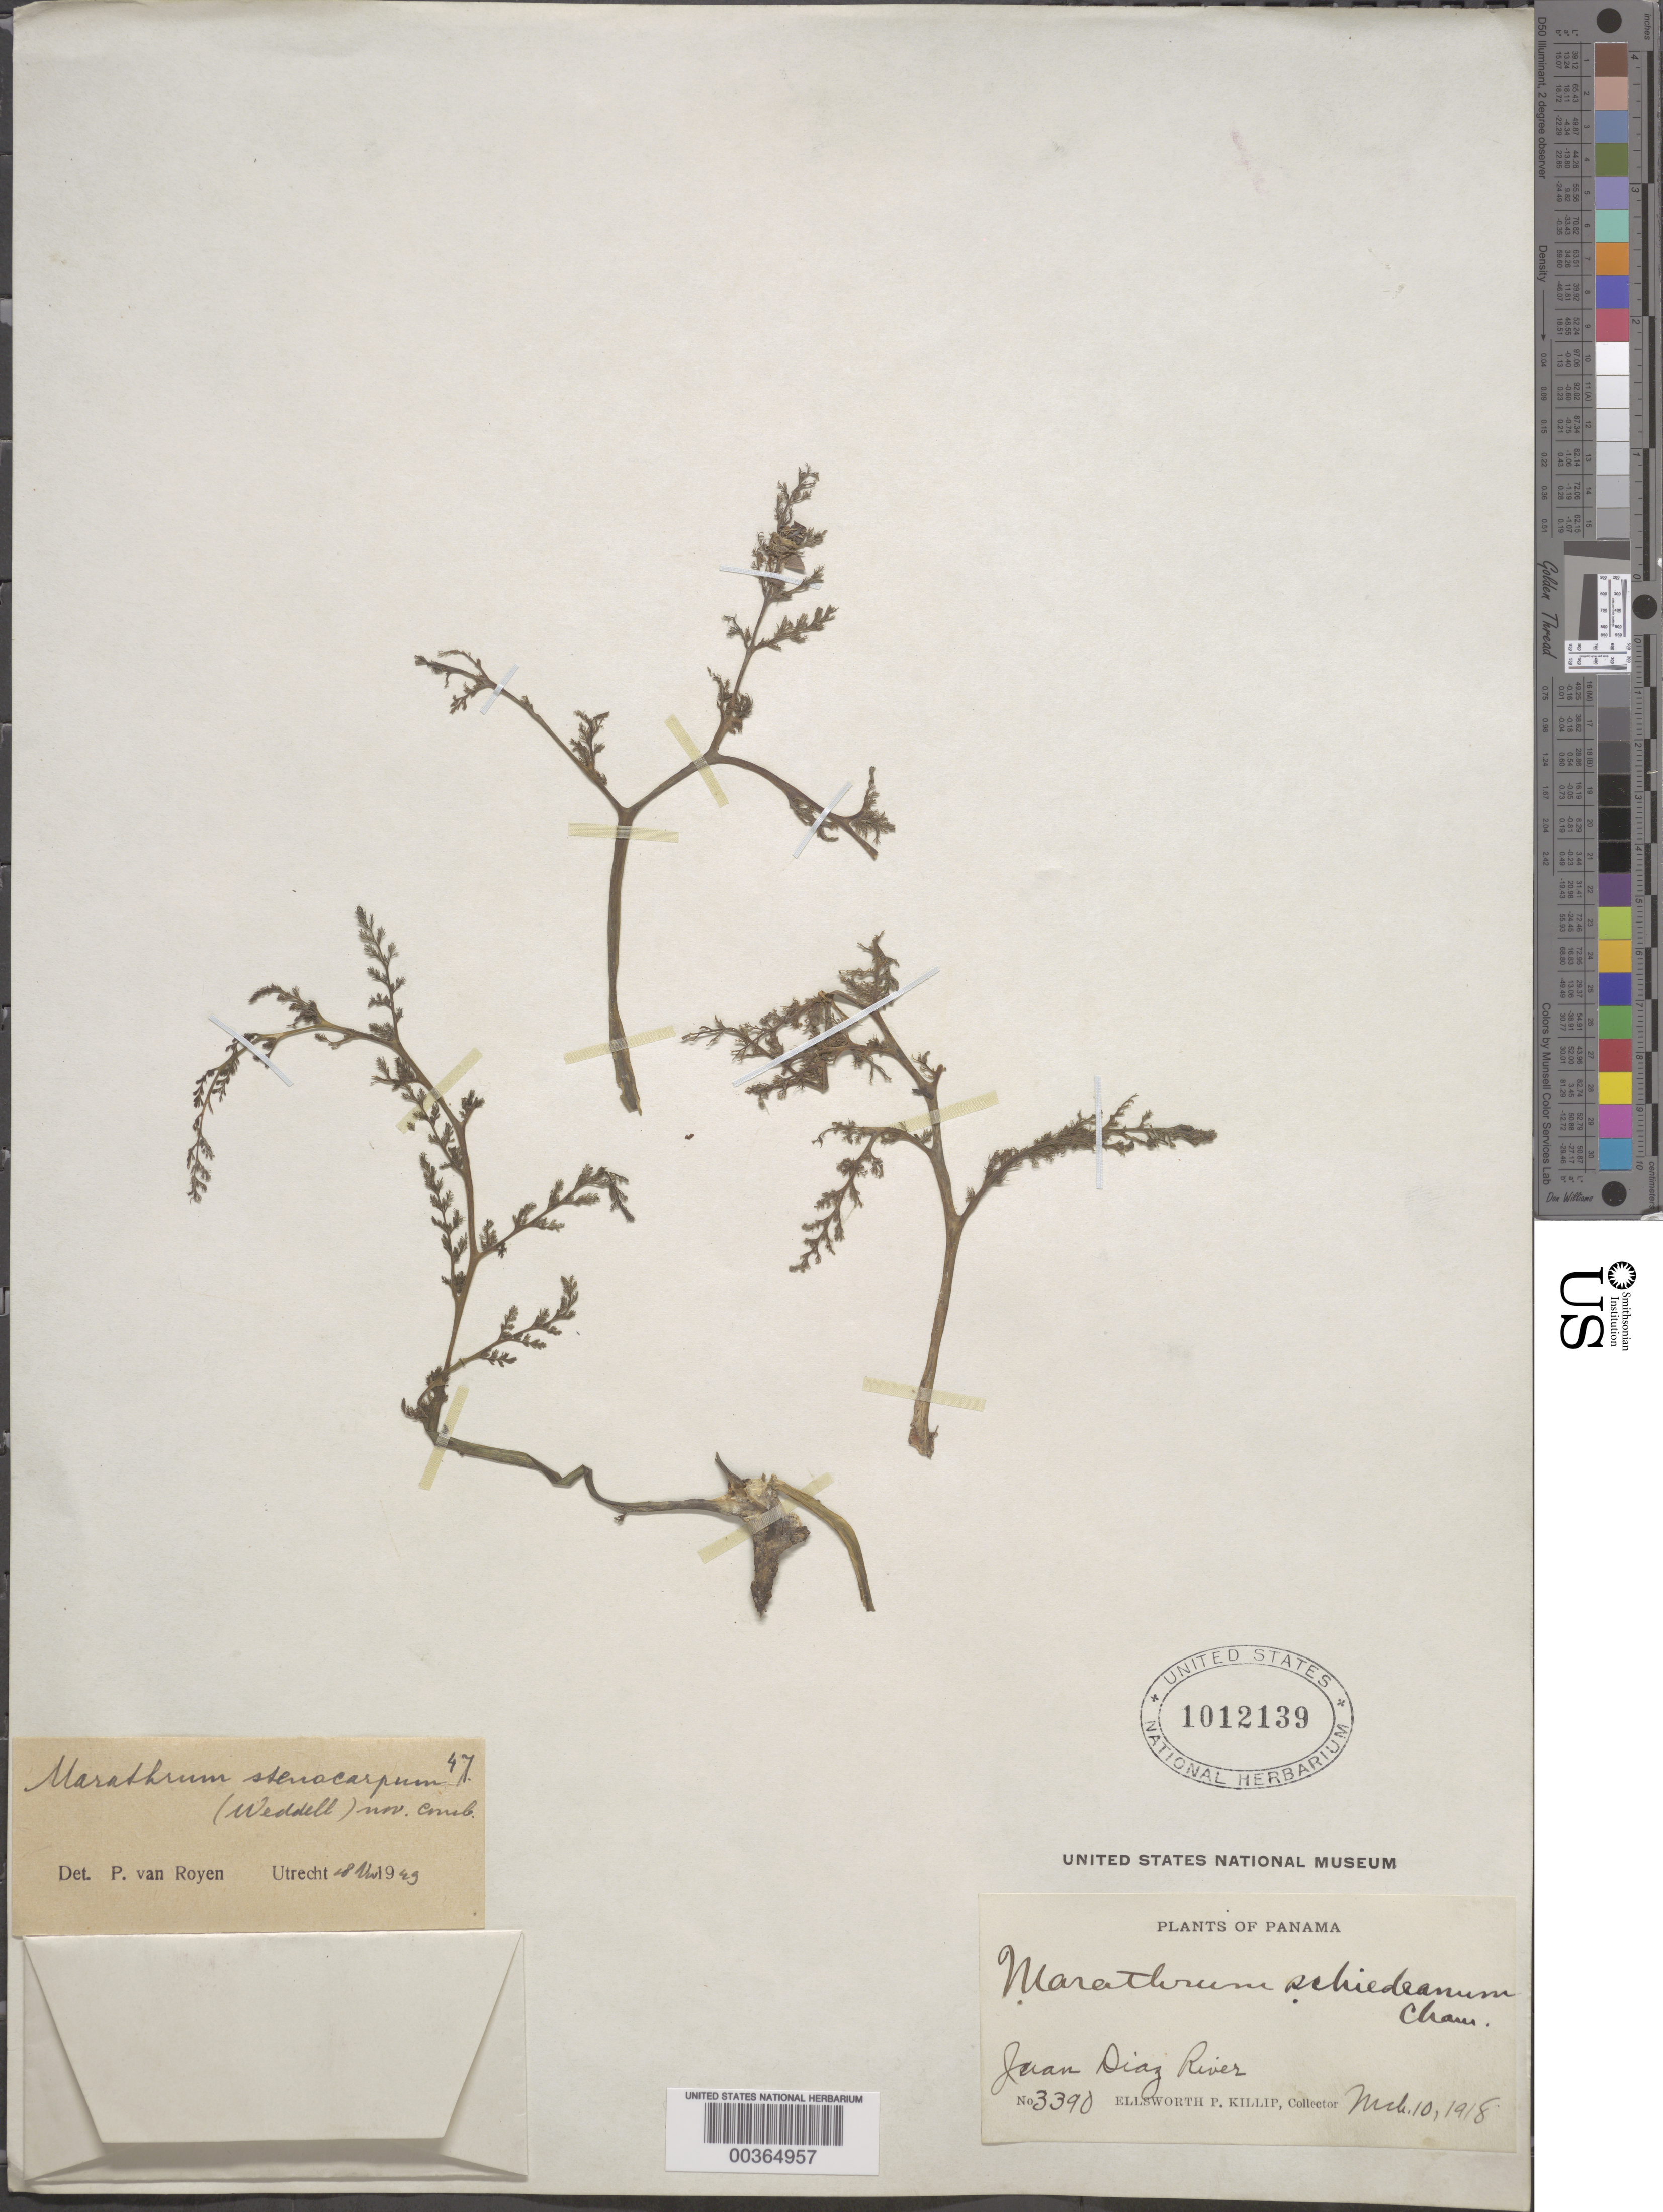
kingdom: Plantae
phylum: Tracheophyta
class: Magnoliopsida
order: Malpighiales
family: Podostemaceae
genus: Marathrum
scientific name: Marathrum stenocarpum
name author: (Wedd.) P. Royen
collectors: E. P. Killip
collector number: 3390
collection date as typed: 10 Mar 1918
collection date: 1918-03-10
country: Panama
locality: Juan Diaz River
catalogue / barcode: US 1012139